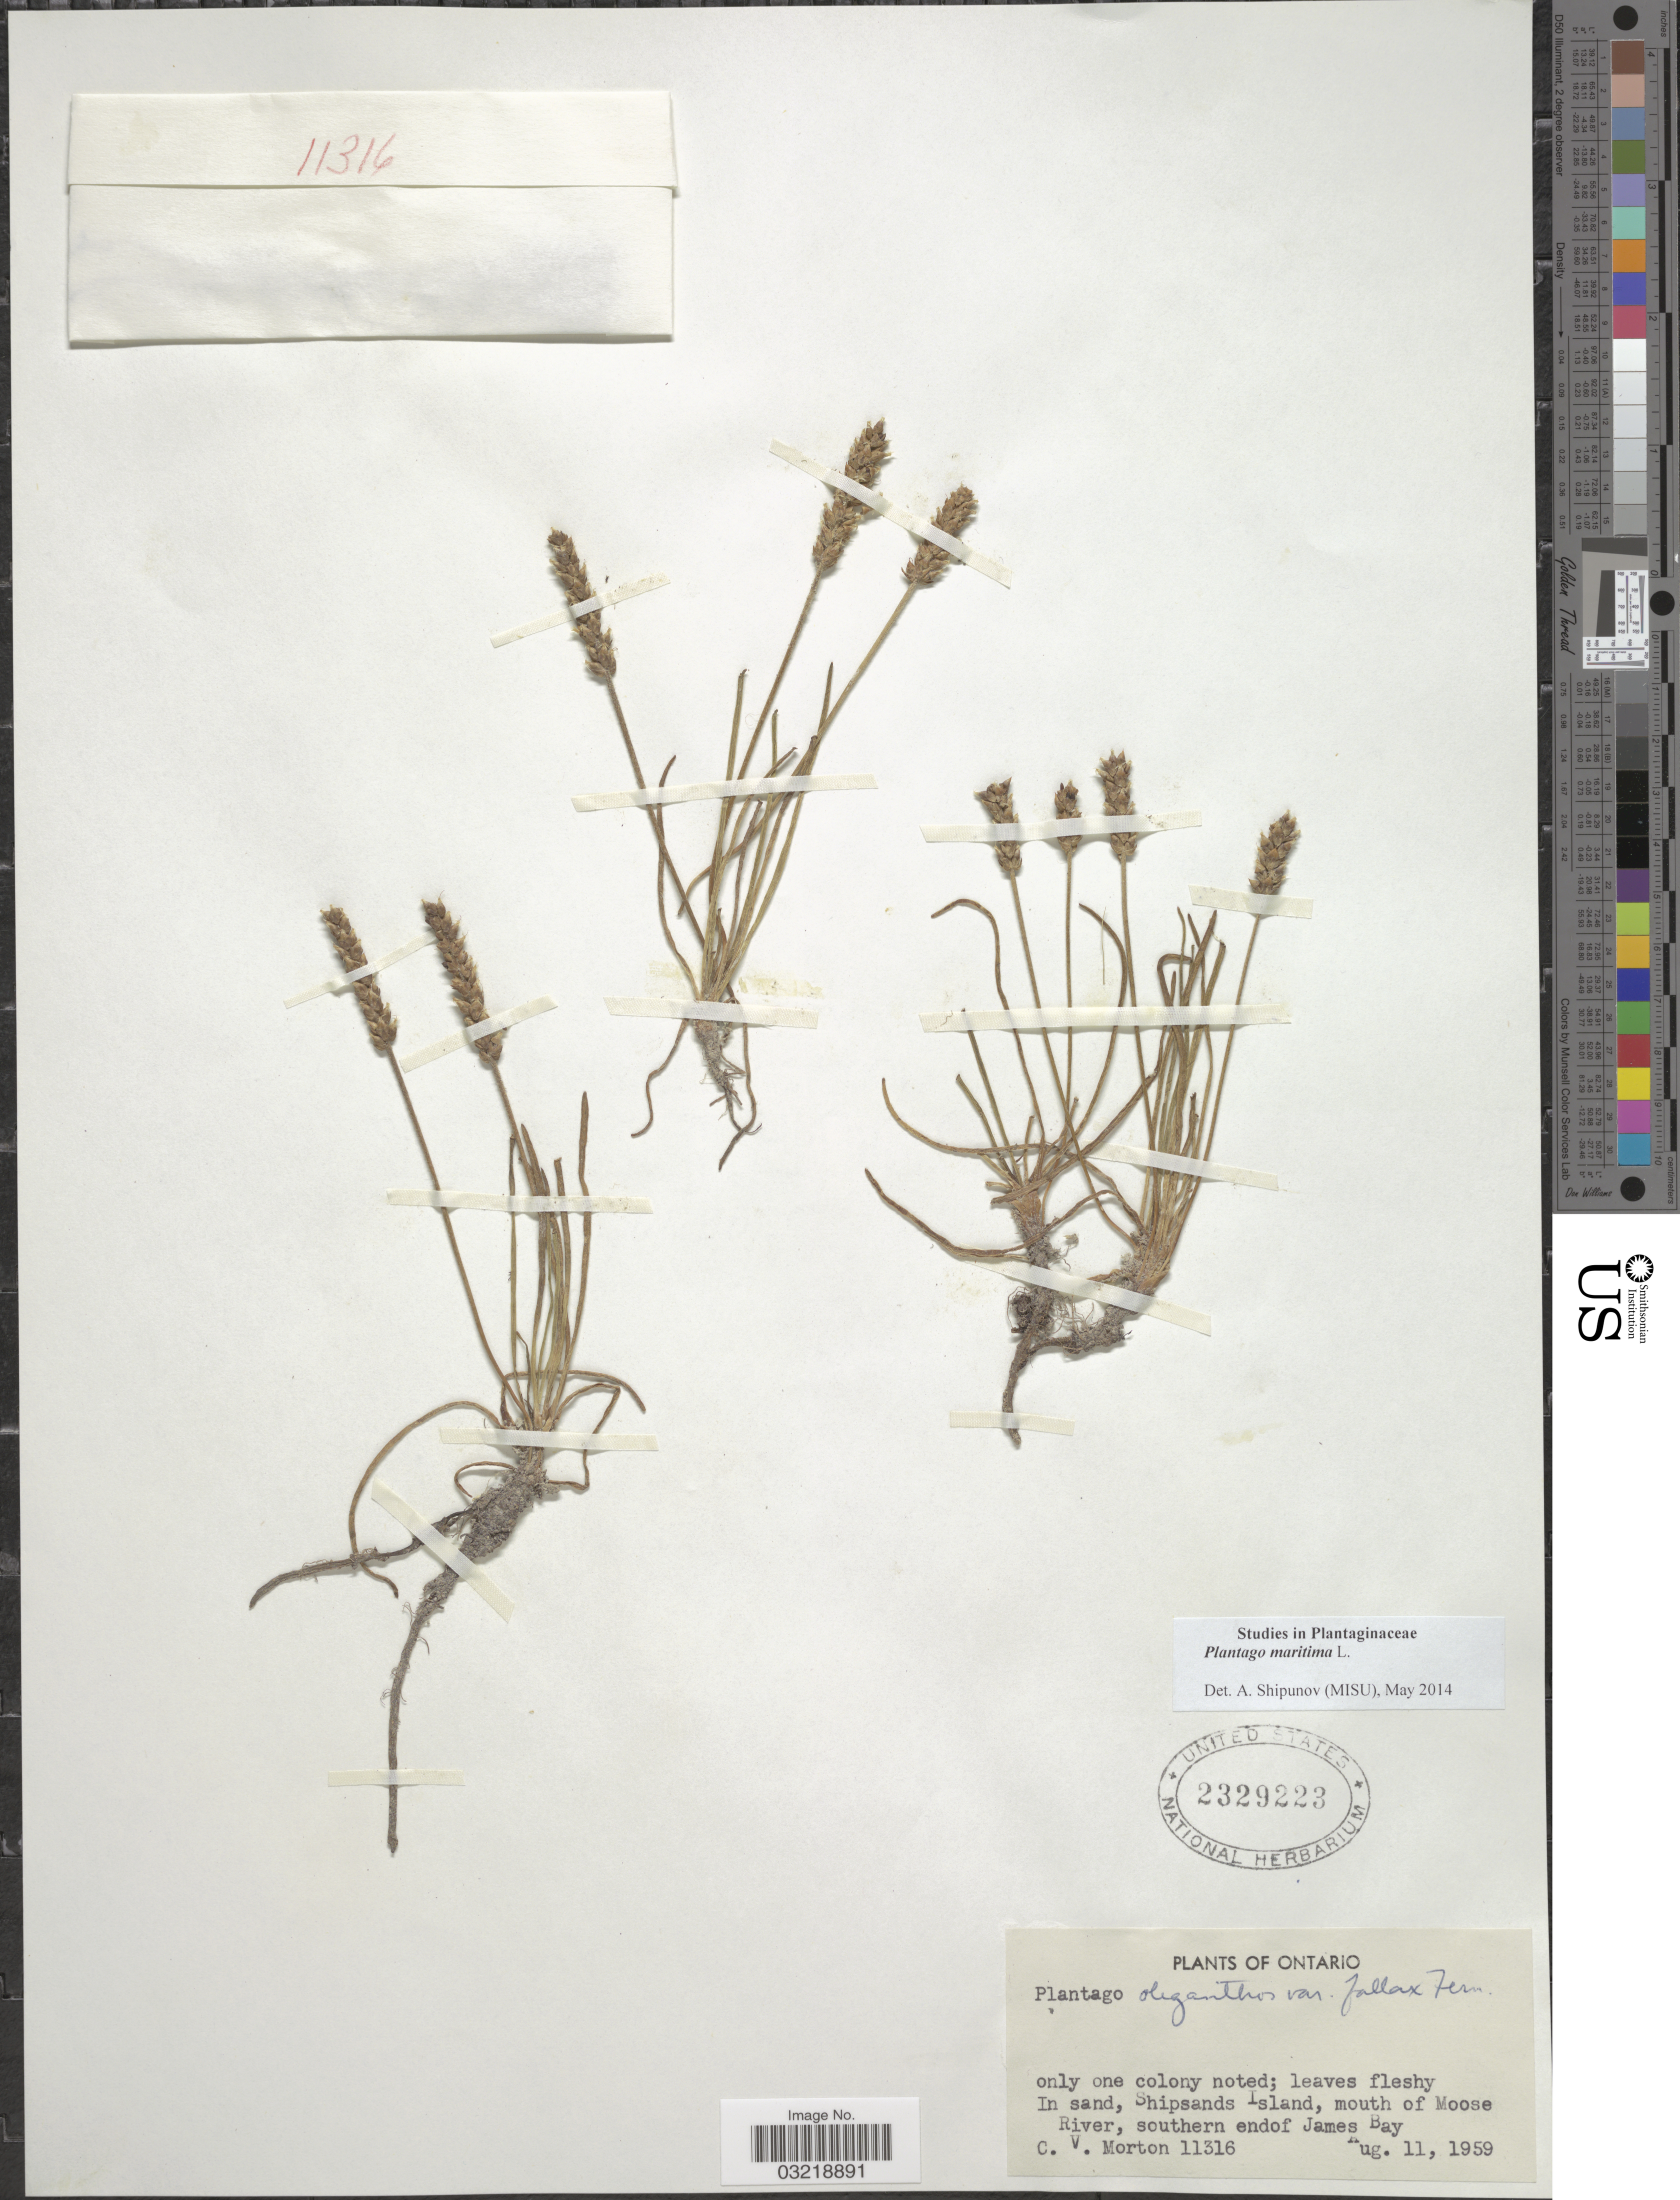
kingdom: Plantae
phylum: Tracheophyta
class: Magnoliopsida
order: Lamiales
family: Plantaginaceae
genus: Plantago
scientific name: Plantago maritima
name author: L.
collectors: C. V. Morton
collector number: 11316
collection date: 1959-08-11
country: Canada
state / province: Ontario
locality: Shipsands Island, mouth of Moose River, southern endof James Bay.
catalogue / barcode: US 2329223